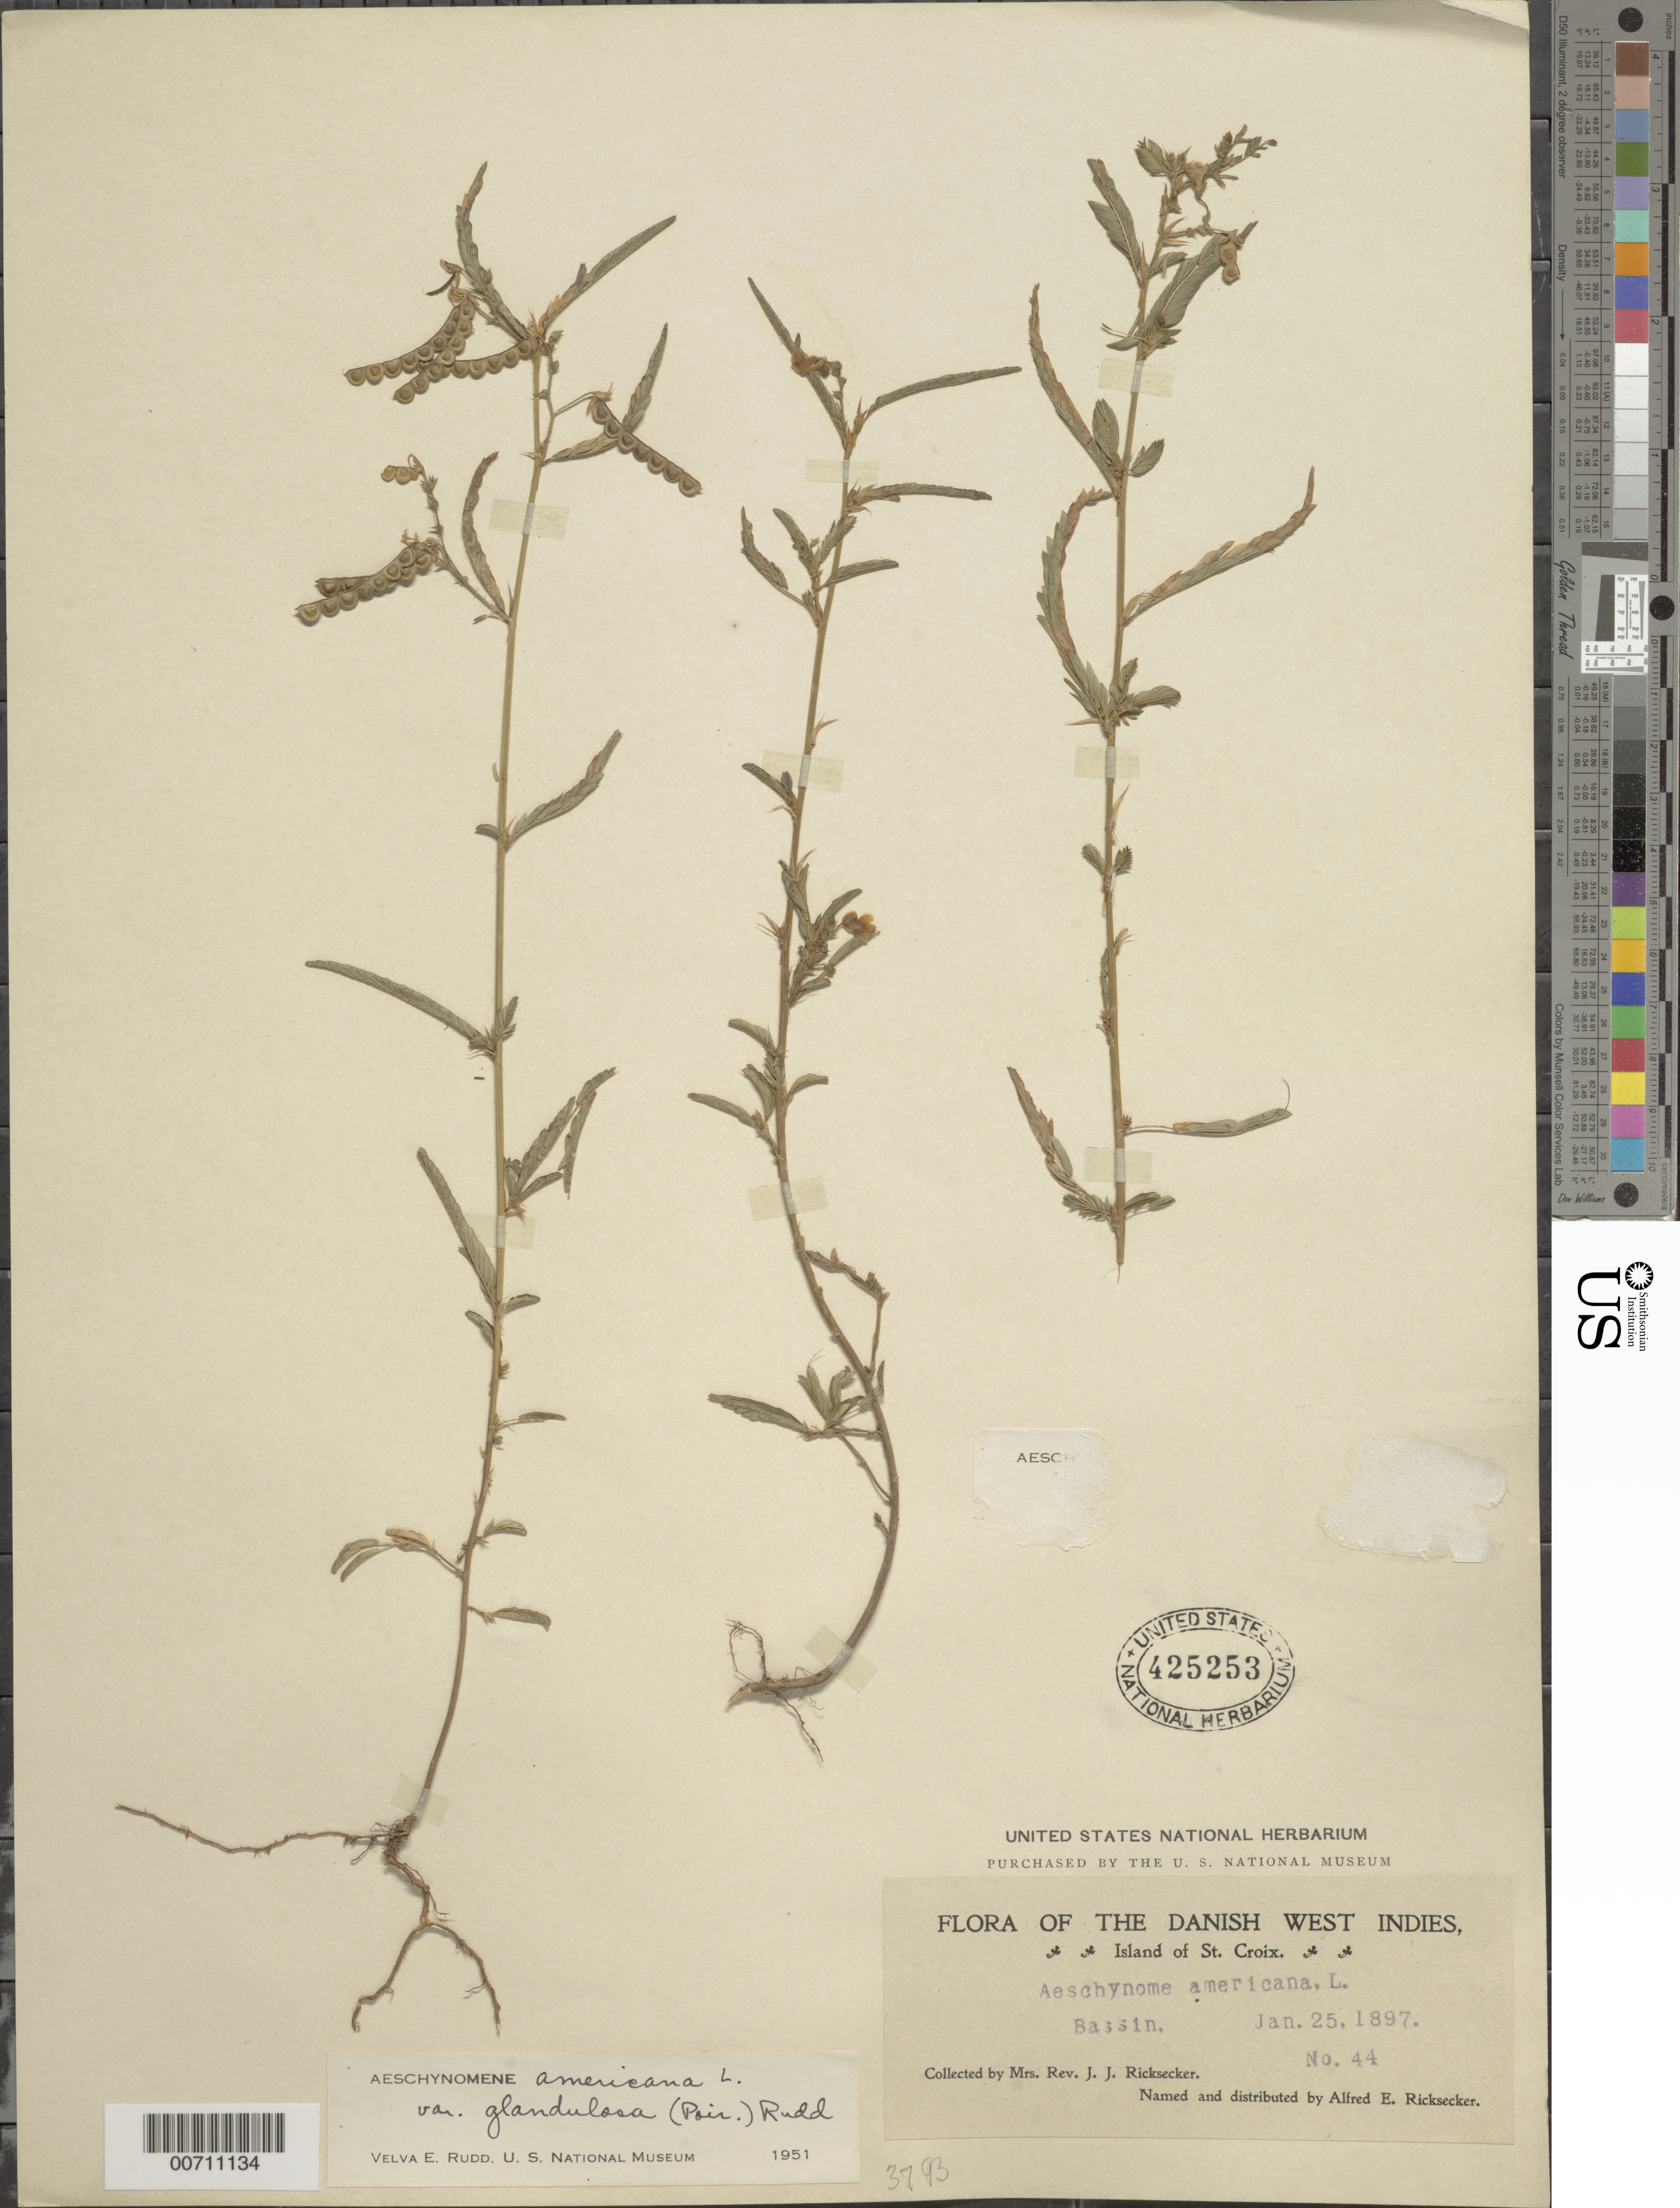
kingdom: Plantae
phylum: Tracheophyta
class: Magnoliopsida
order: Fabales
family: Fabaceae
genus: Aeschynomene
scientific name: Aeschynomene americana var. glandulosa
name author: (Poir.) Rudd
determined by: Rudd, V. E.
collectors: Mrs. J. J. Ricksecker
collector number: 44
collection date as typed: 25 Jan 1897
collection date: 1897-01-25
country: U.S. Virgin Islands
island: St. Croix Island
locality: Bassin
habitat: Bassin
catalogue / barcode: US 425253